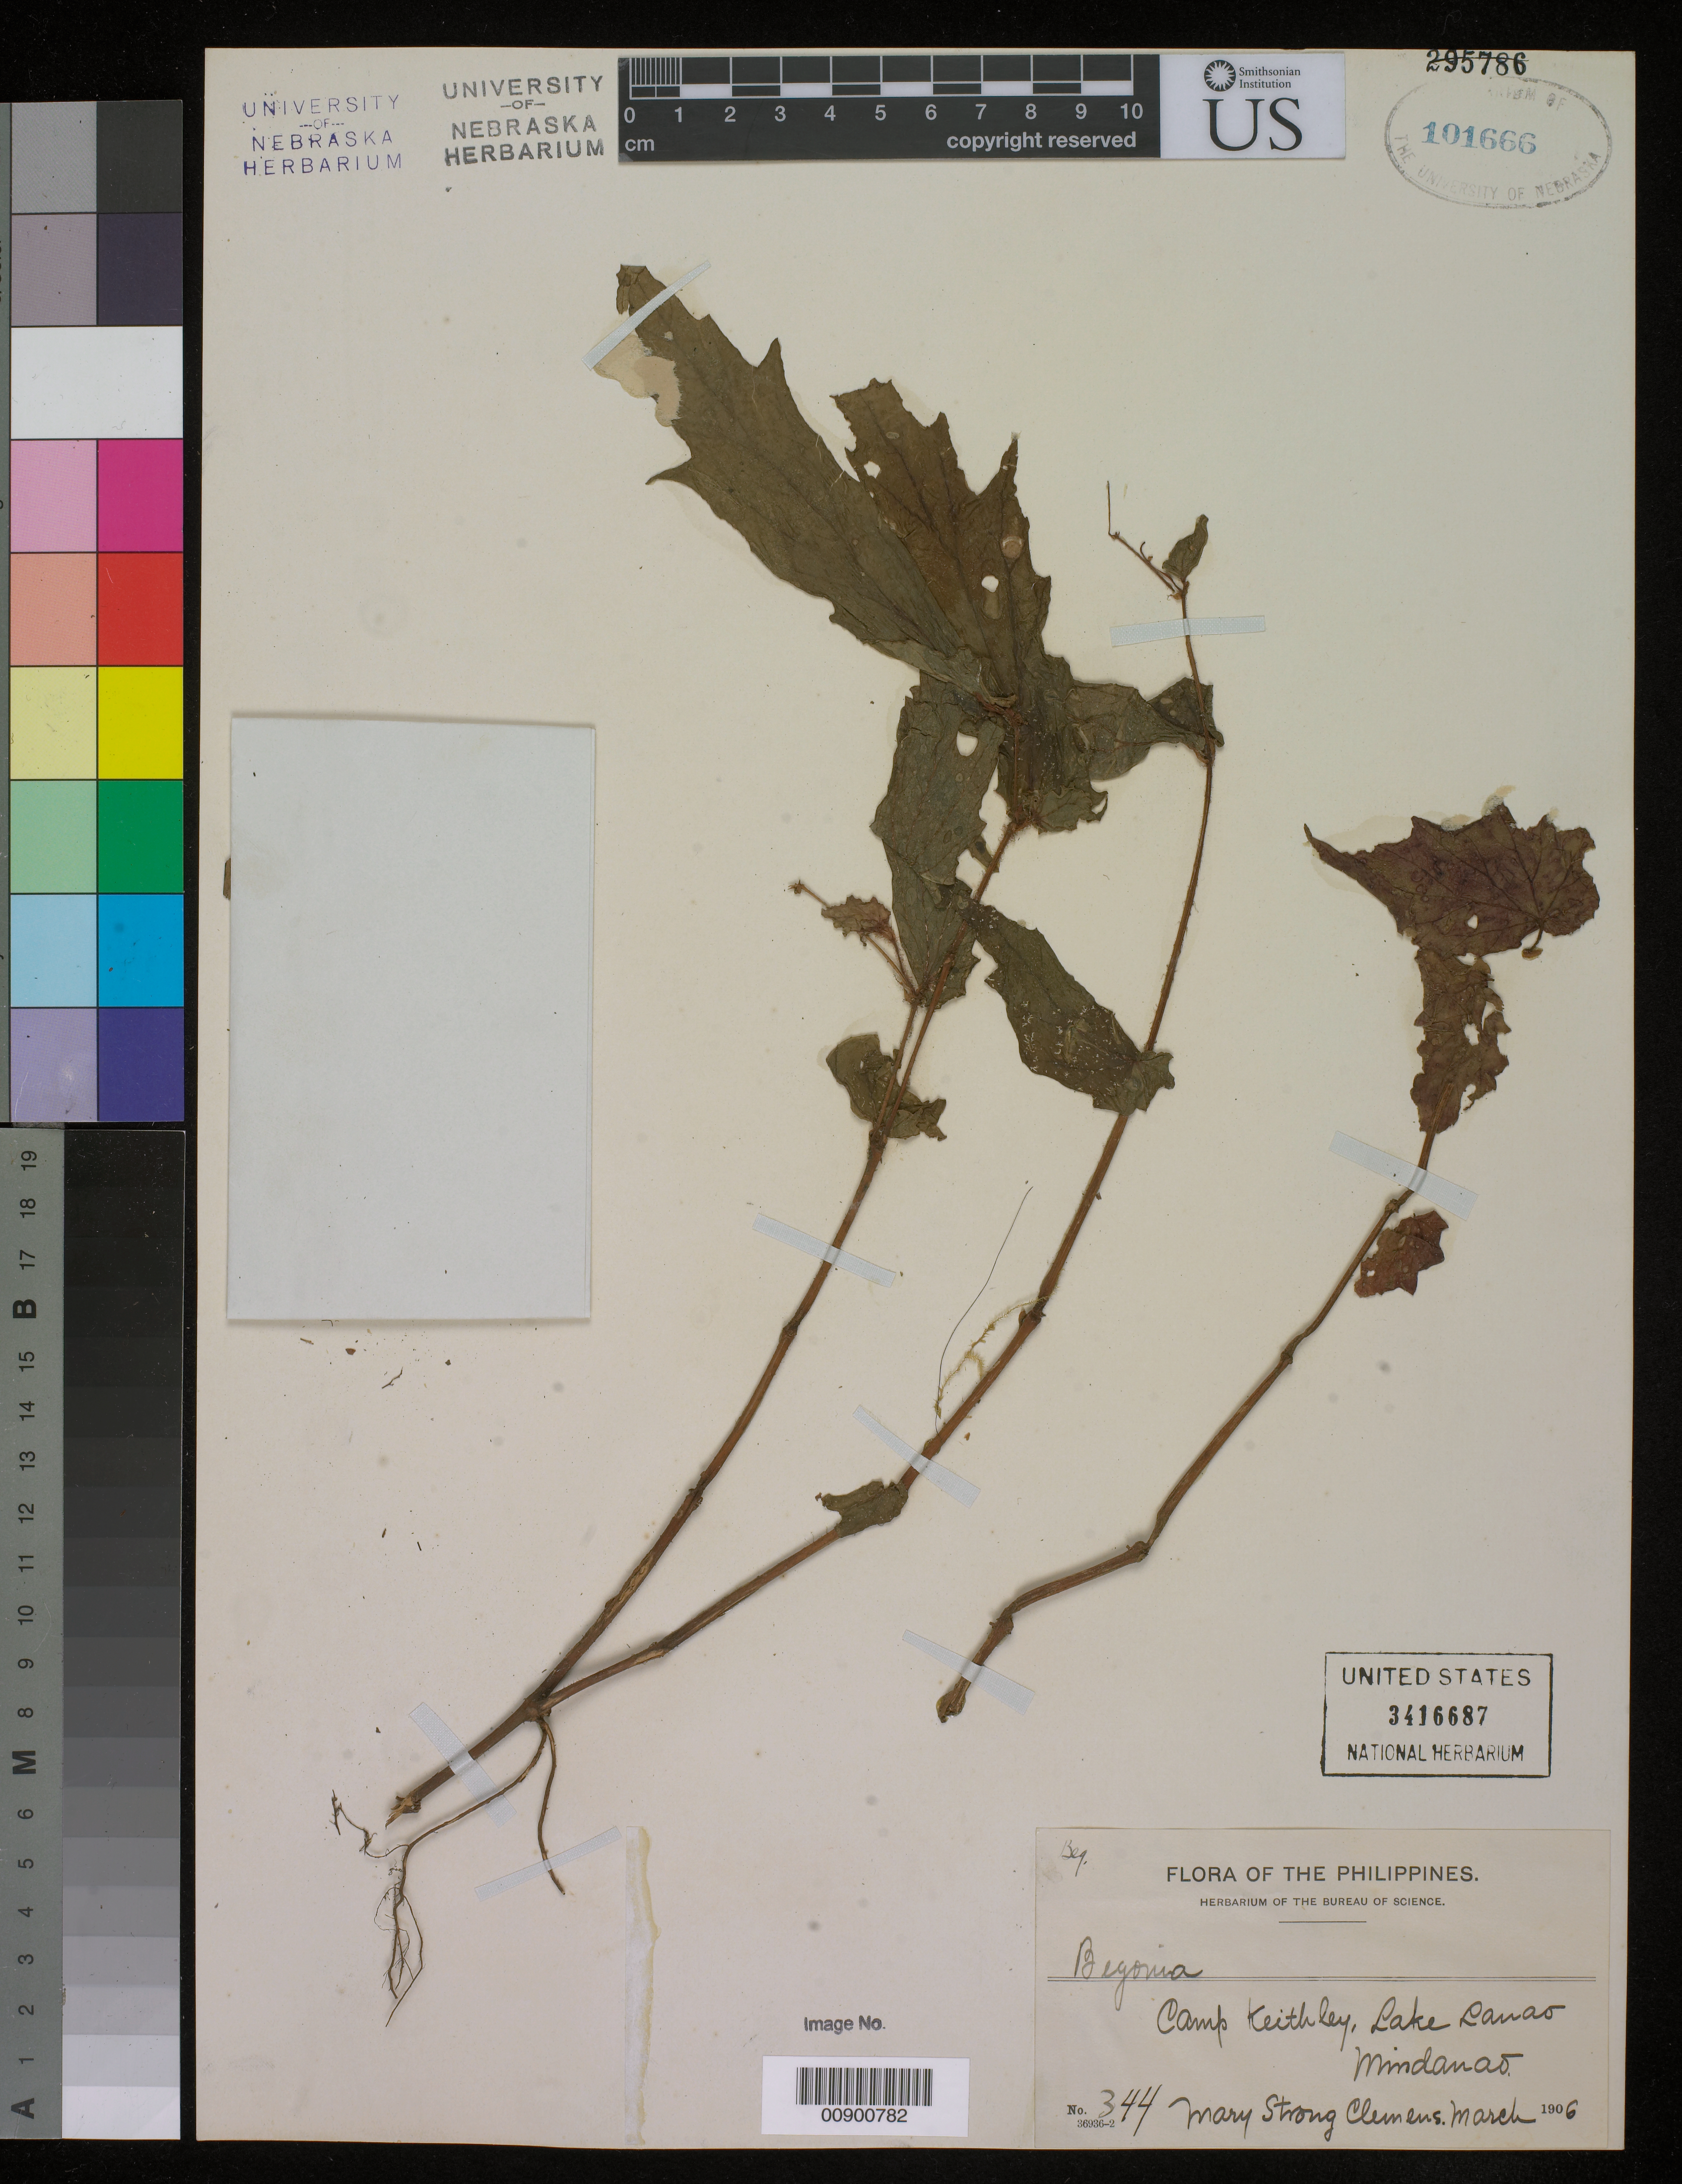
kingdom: Plantae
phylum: Tracheophyta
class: Magnoliopsida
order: Cucurbitales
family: Begoniaceae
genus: Begonia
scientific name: Begonia sp.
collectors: M. S. Clemens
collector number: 344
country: Philippines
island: Mindanao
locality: Camp Keithley, Lake Lanao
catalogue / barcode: US 3416687